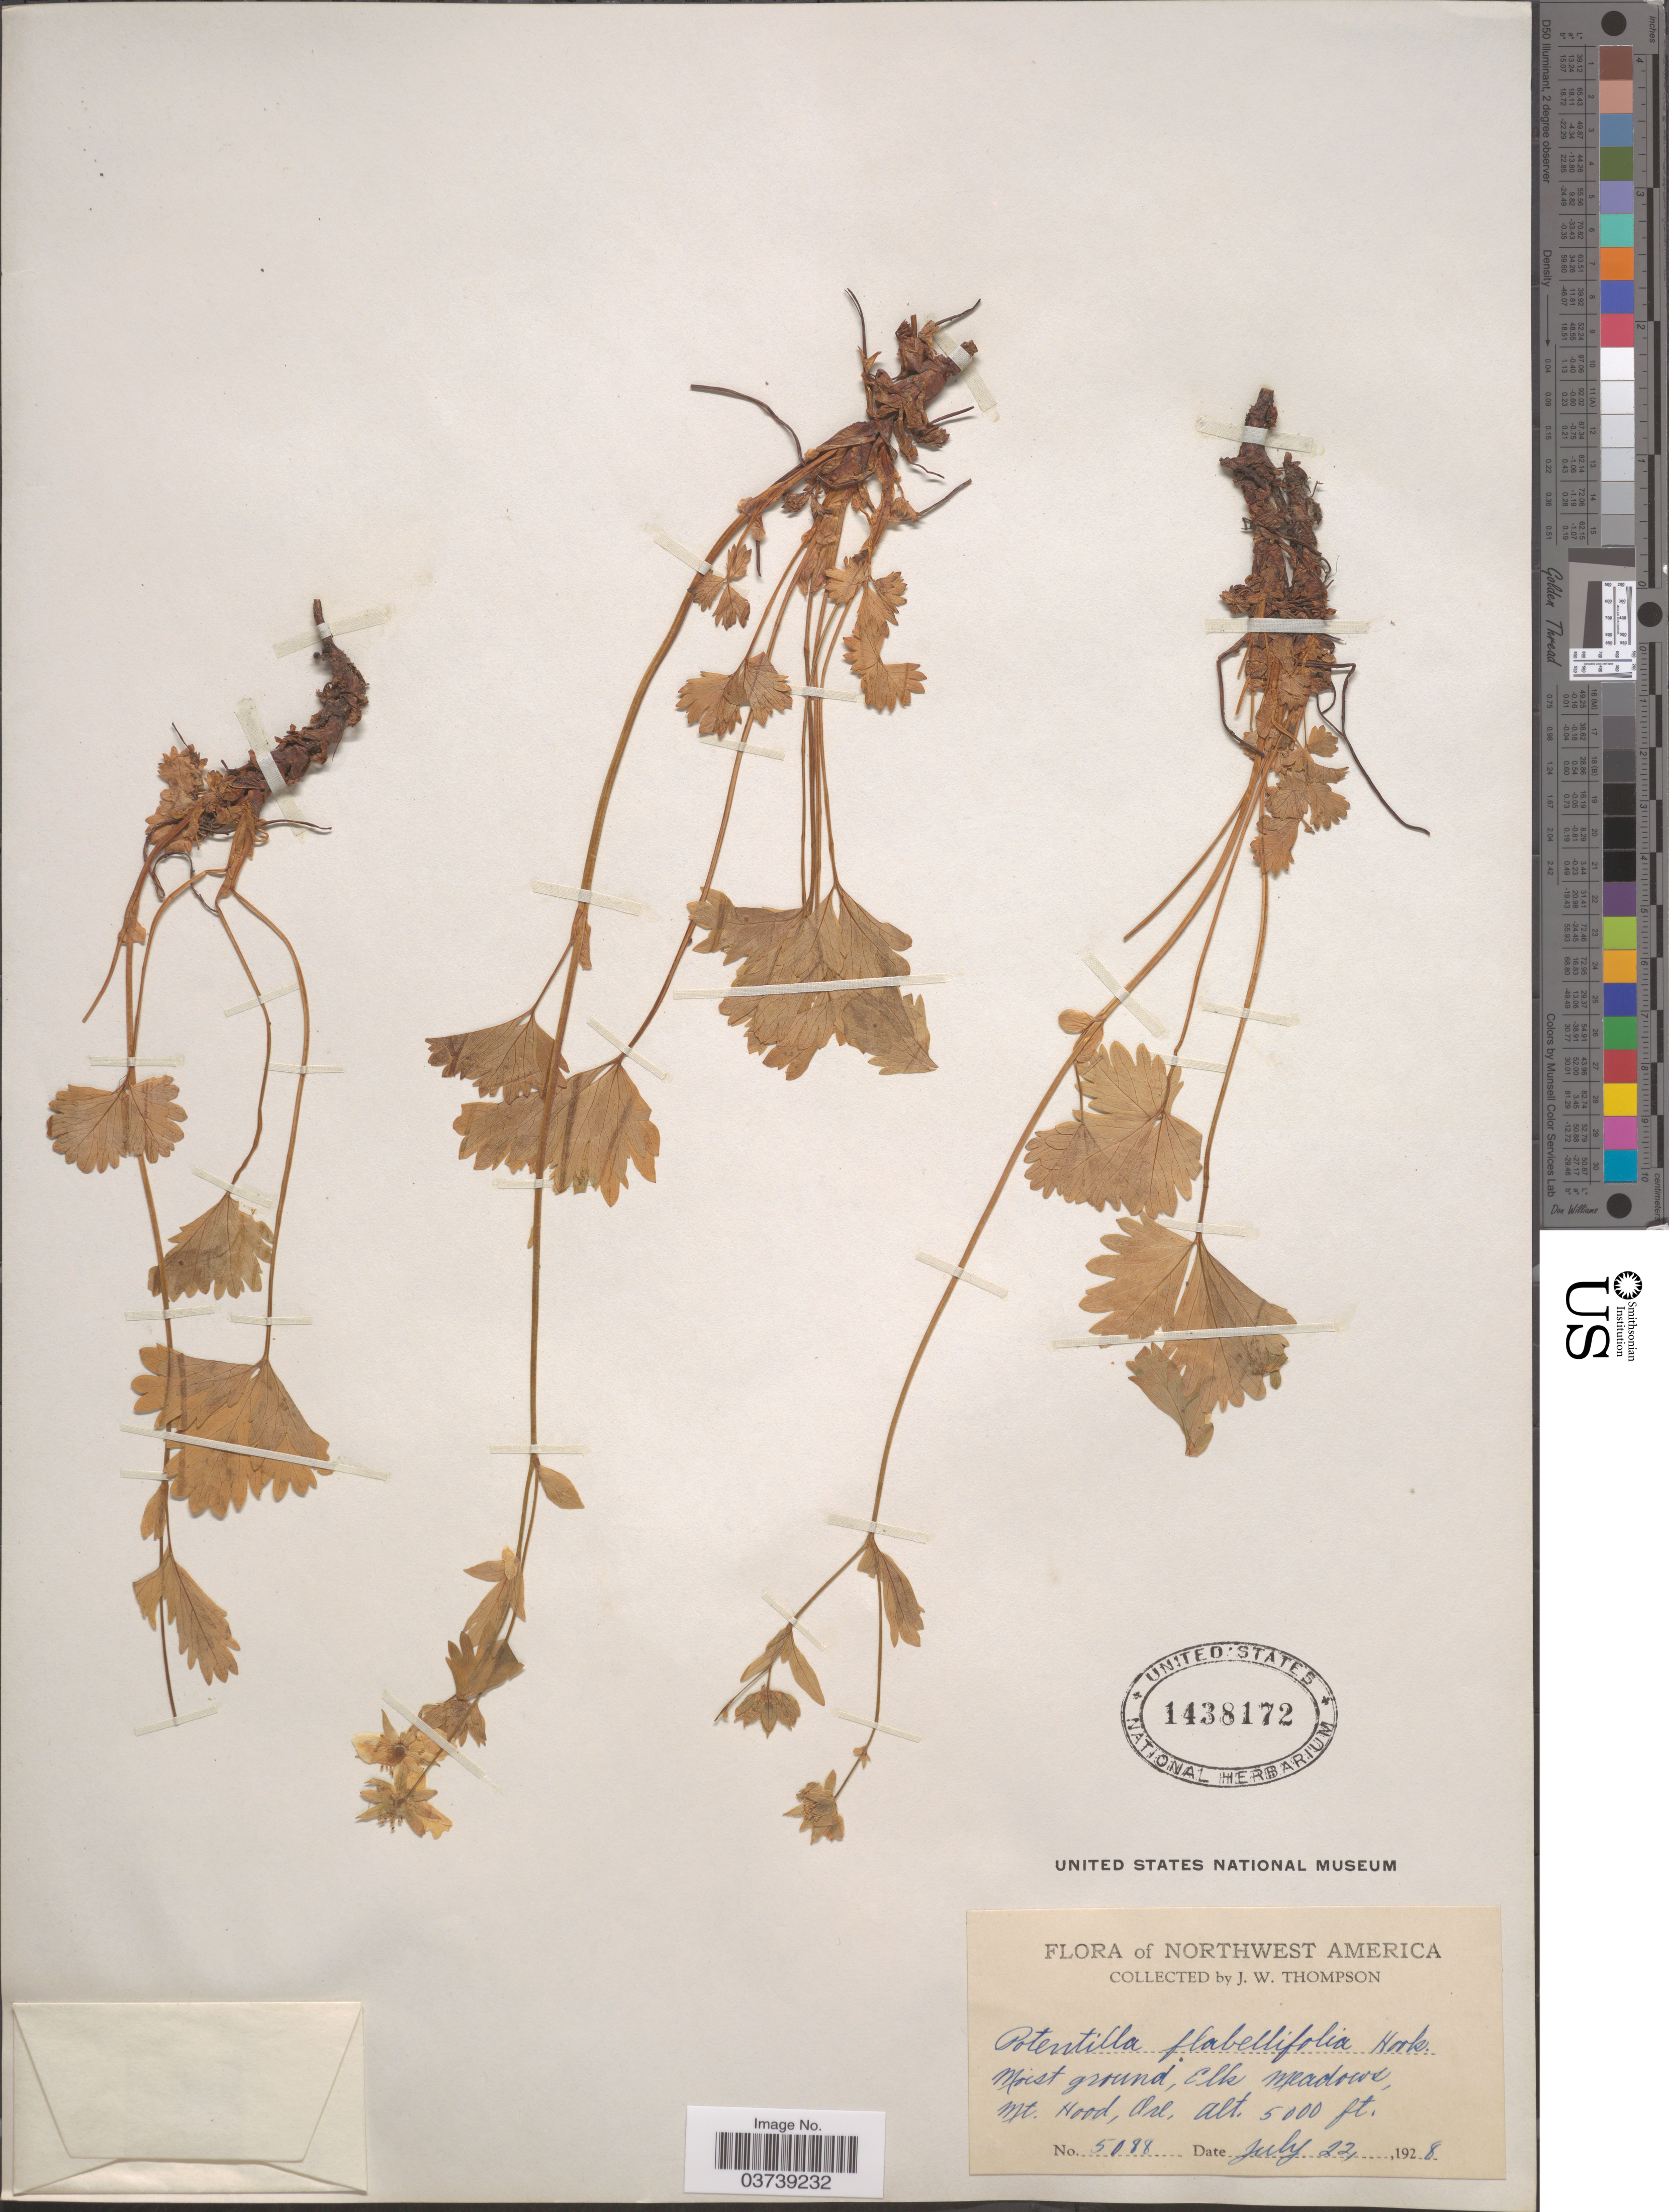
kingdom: Plantae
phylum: Tracheophyta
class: Magnoliopsida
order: Rosales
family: Rosaceae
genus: Potentilla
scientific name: Potentilla flabellifolia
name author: Hook. ex Torr. & A. Gray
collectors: J. Thompson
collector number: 5088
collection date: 1928-07-22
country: United States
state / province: Oregon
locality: Northwest America. Elk Meadows, Mt. Hood.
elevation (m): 1524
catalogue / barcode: US 1438172